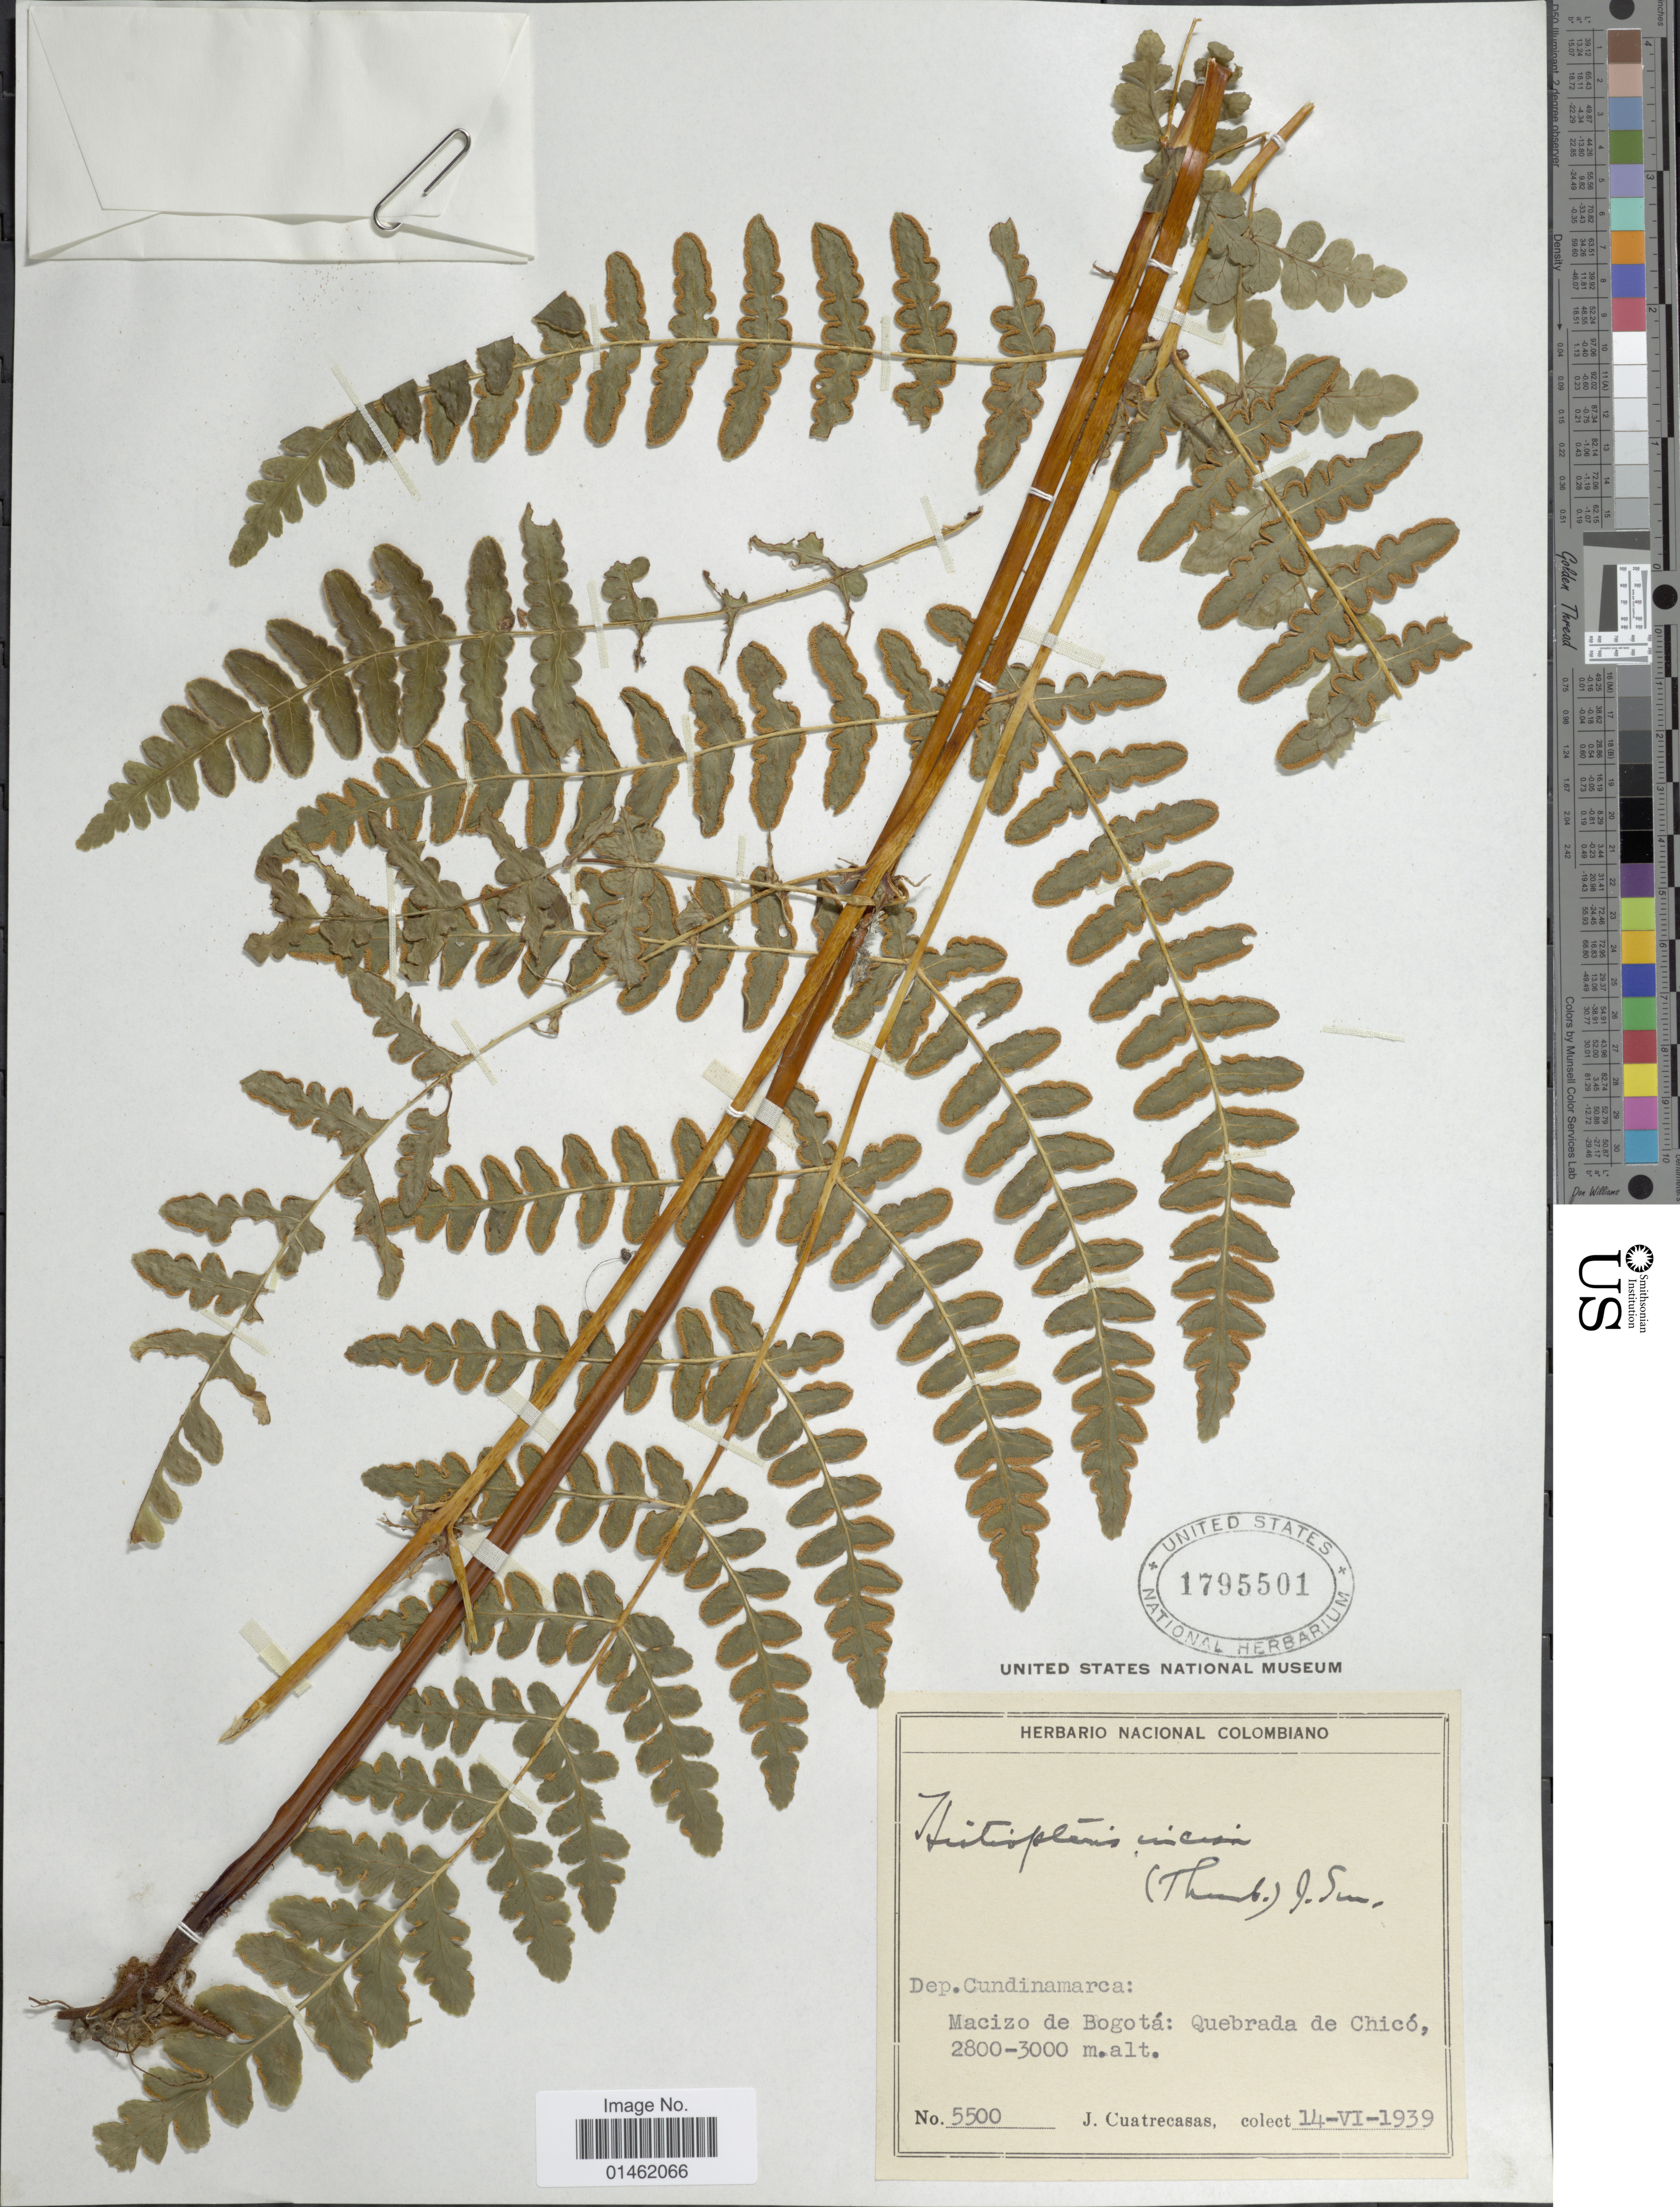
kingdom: Plantae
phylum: Tracheophyta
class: Polypodiopsida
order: Polypodiales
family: Dennstaedtiaceae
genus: Histiopteris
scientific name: Histiopteris incisa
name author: (Thunb.) J. Sm.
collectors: J. Cuatrecasas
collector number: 5500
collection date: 1939-06-14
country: Colombia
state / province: Cundinamarca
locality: Dep. Cundinamarca: Macizo de Bogotá: Quebrada de Chicó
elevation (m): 2800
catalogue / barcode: US 1795501